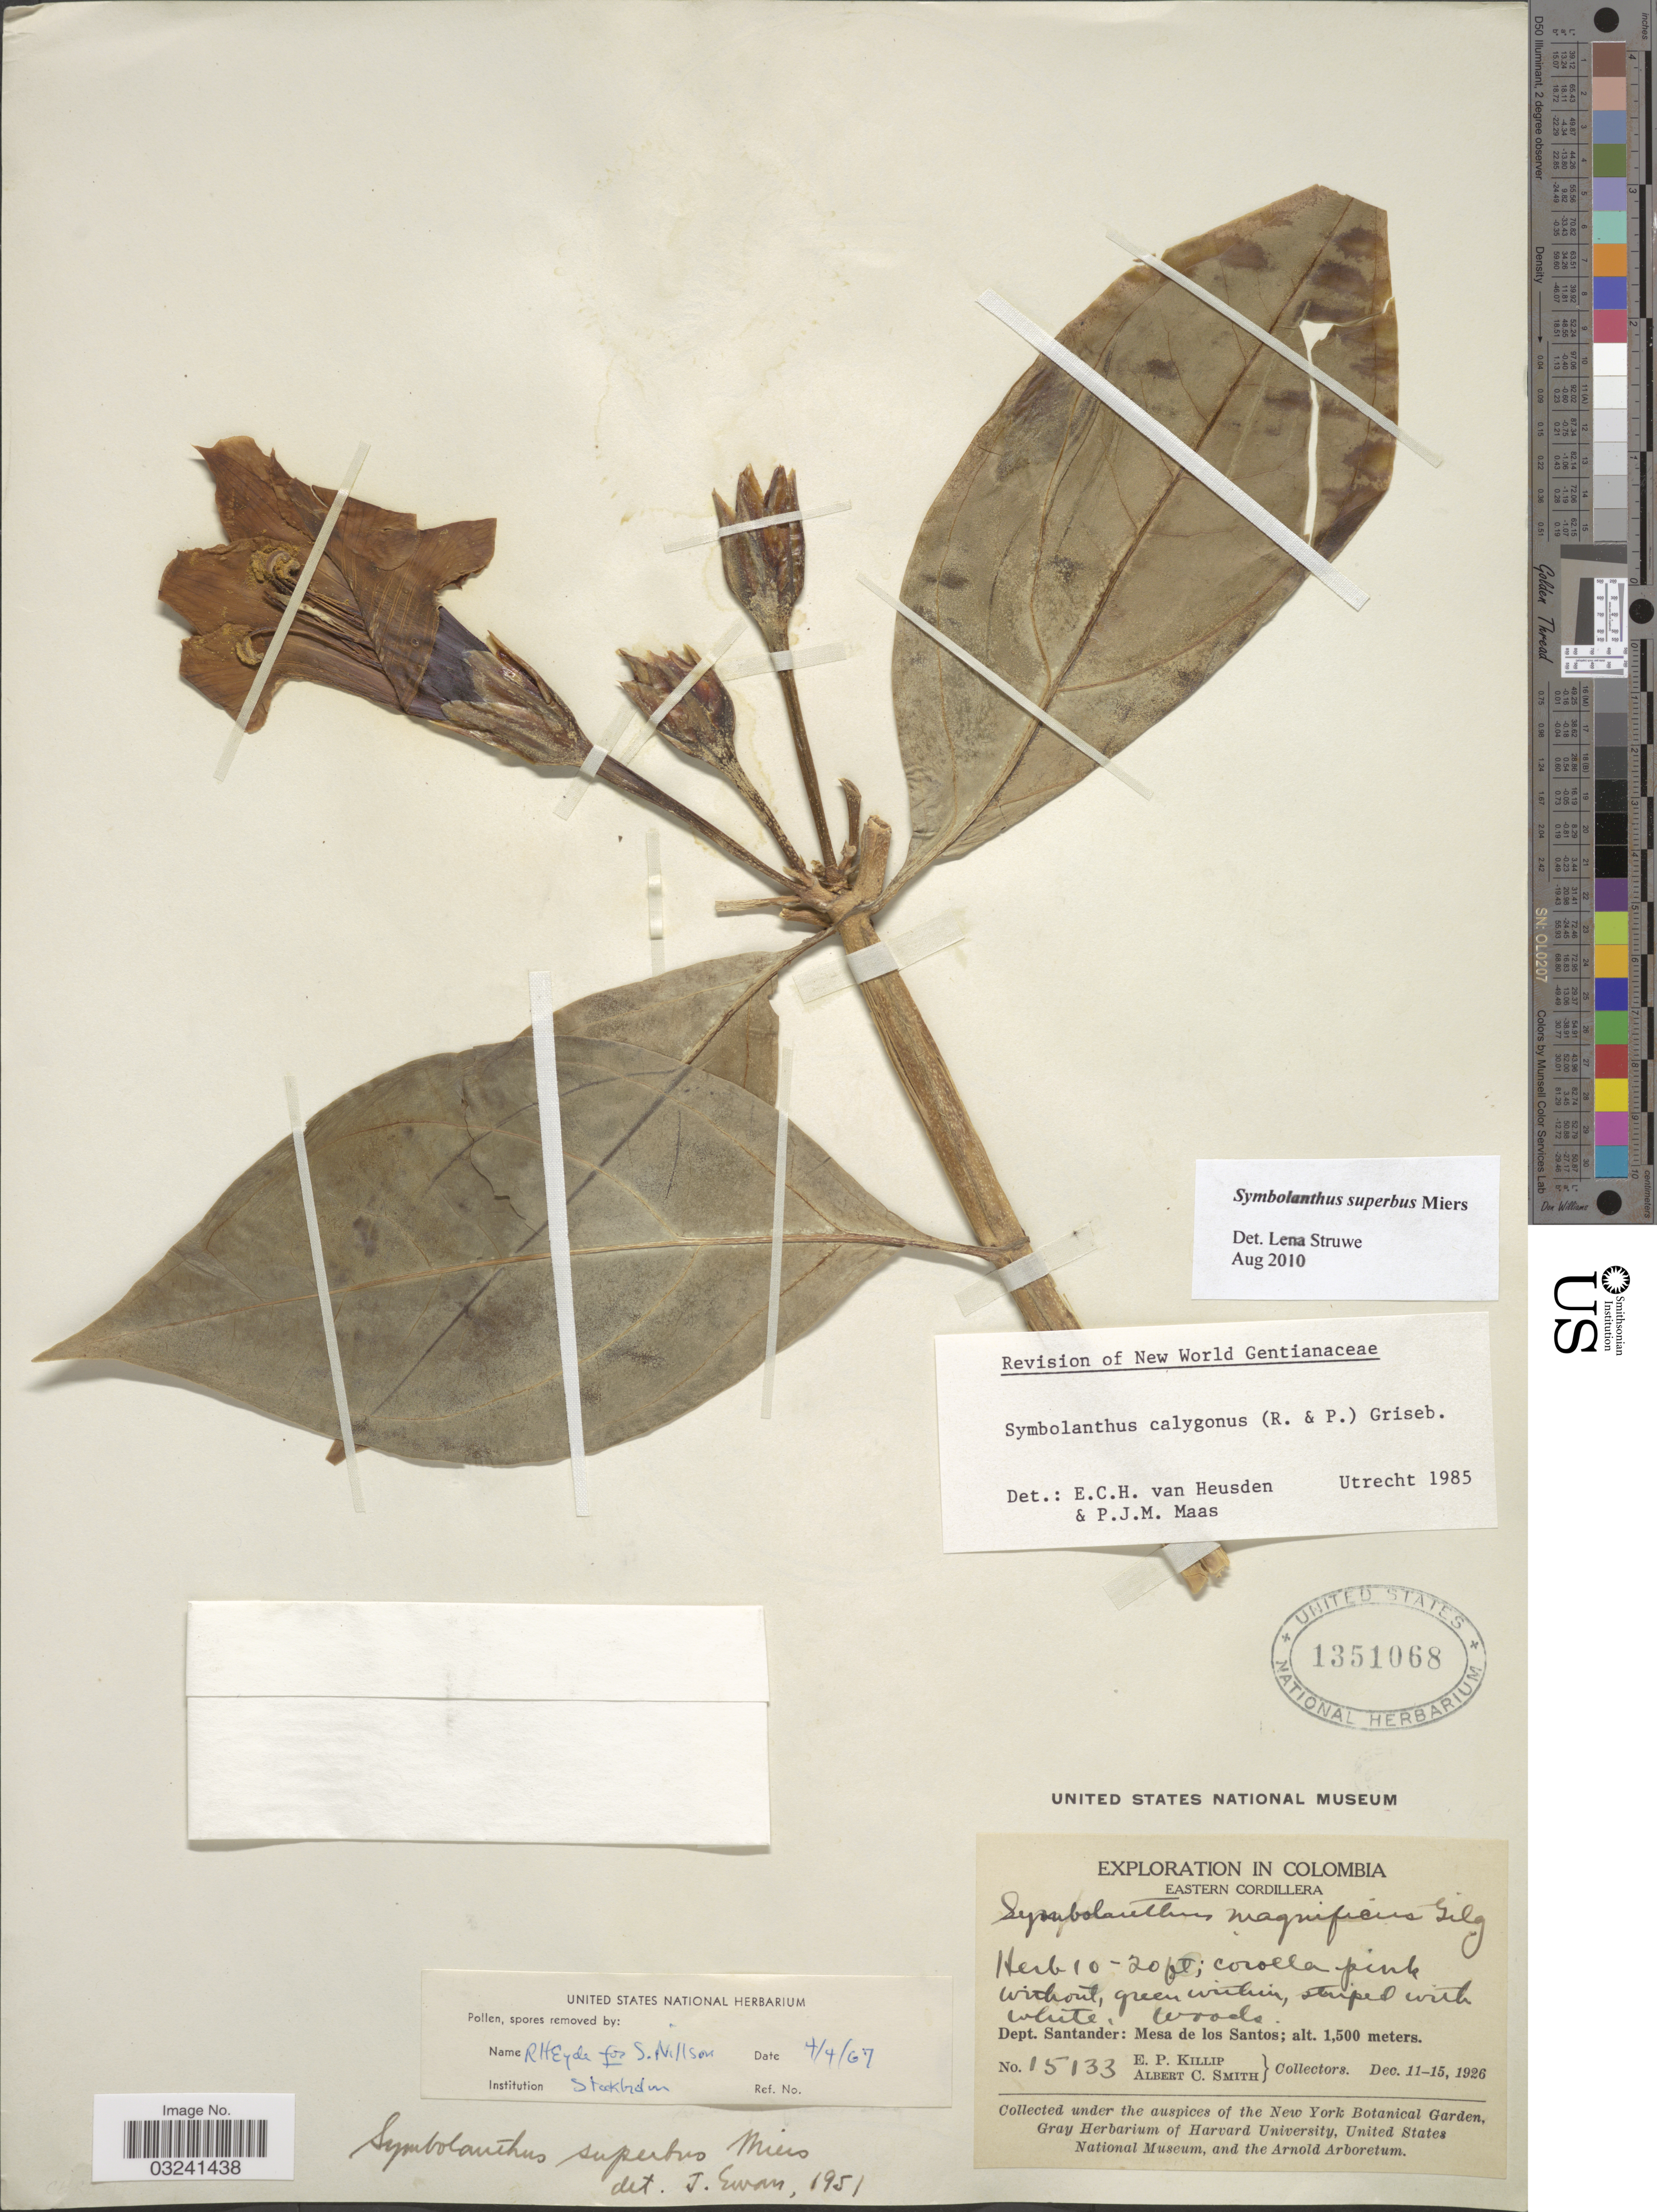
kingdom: Plantae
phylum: Tracheophyta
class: Magnoliopsida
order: Gentianales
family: Gentianaceae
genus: Symbolanthus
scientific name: Symbolanthus superbus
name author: Miers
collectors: E. P. Killip & A. C. Smith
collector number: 15133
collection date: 1926-12-11/1926-12-15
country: Colombia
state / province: Santander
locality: Eastern Cordillera. Dept. Santander: Mesa de los Santos.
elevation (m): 1500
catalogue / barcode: US 1351068